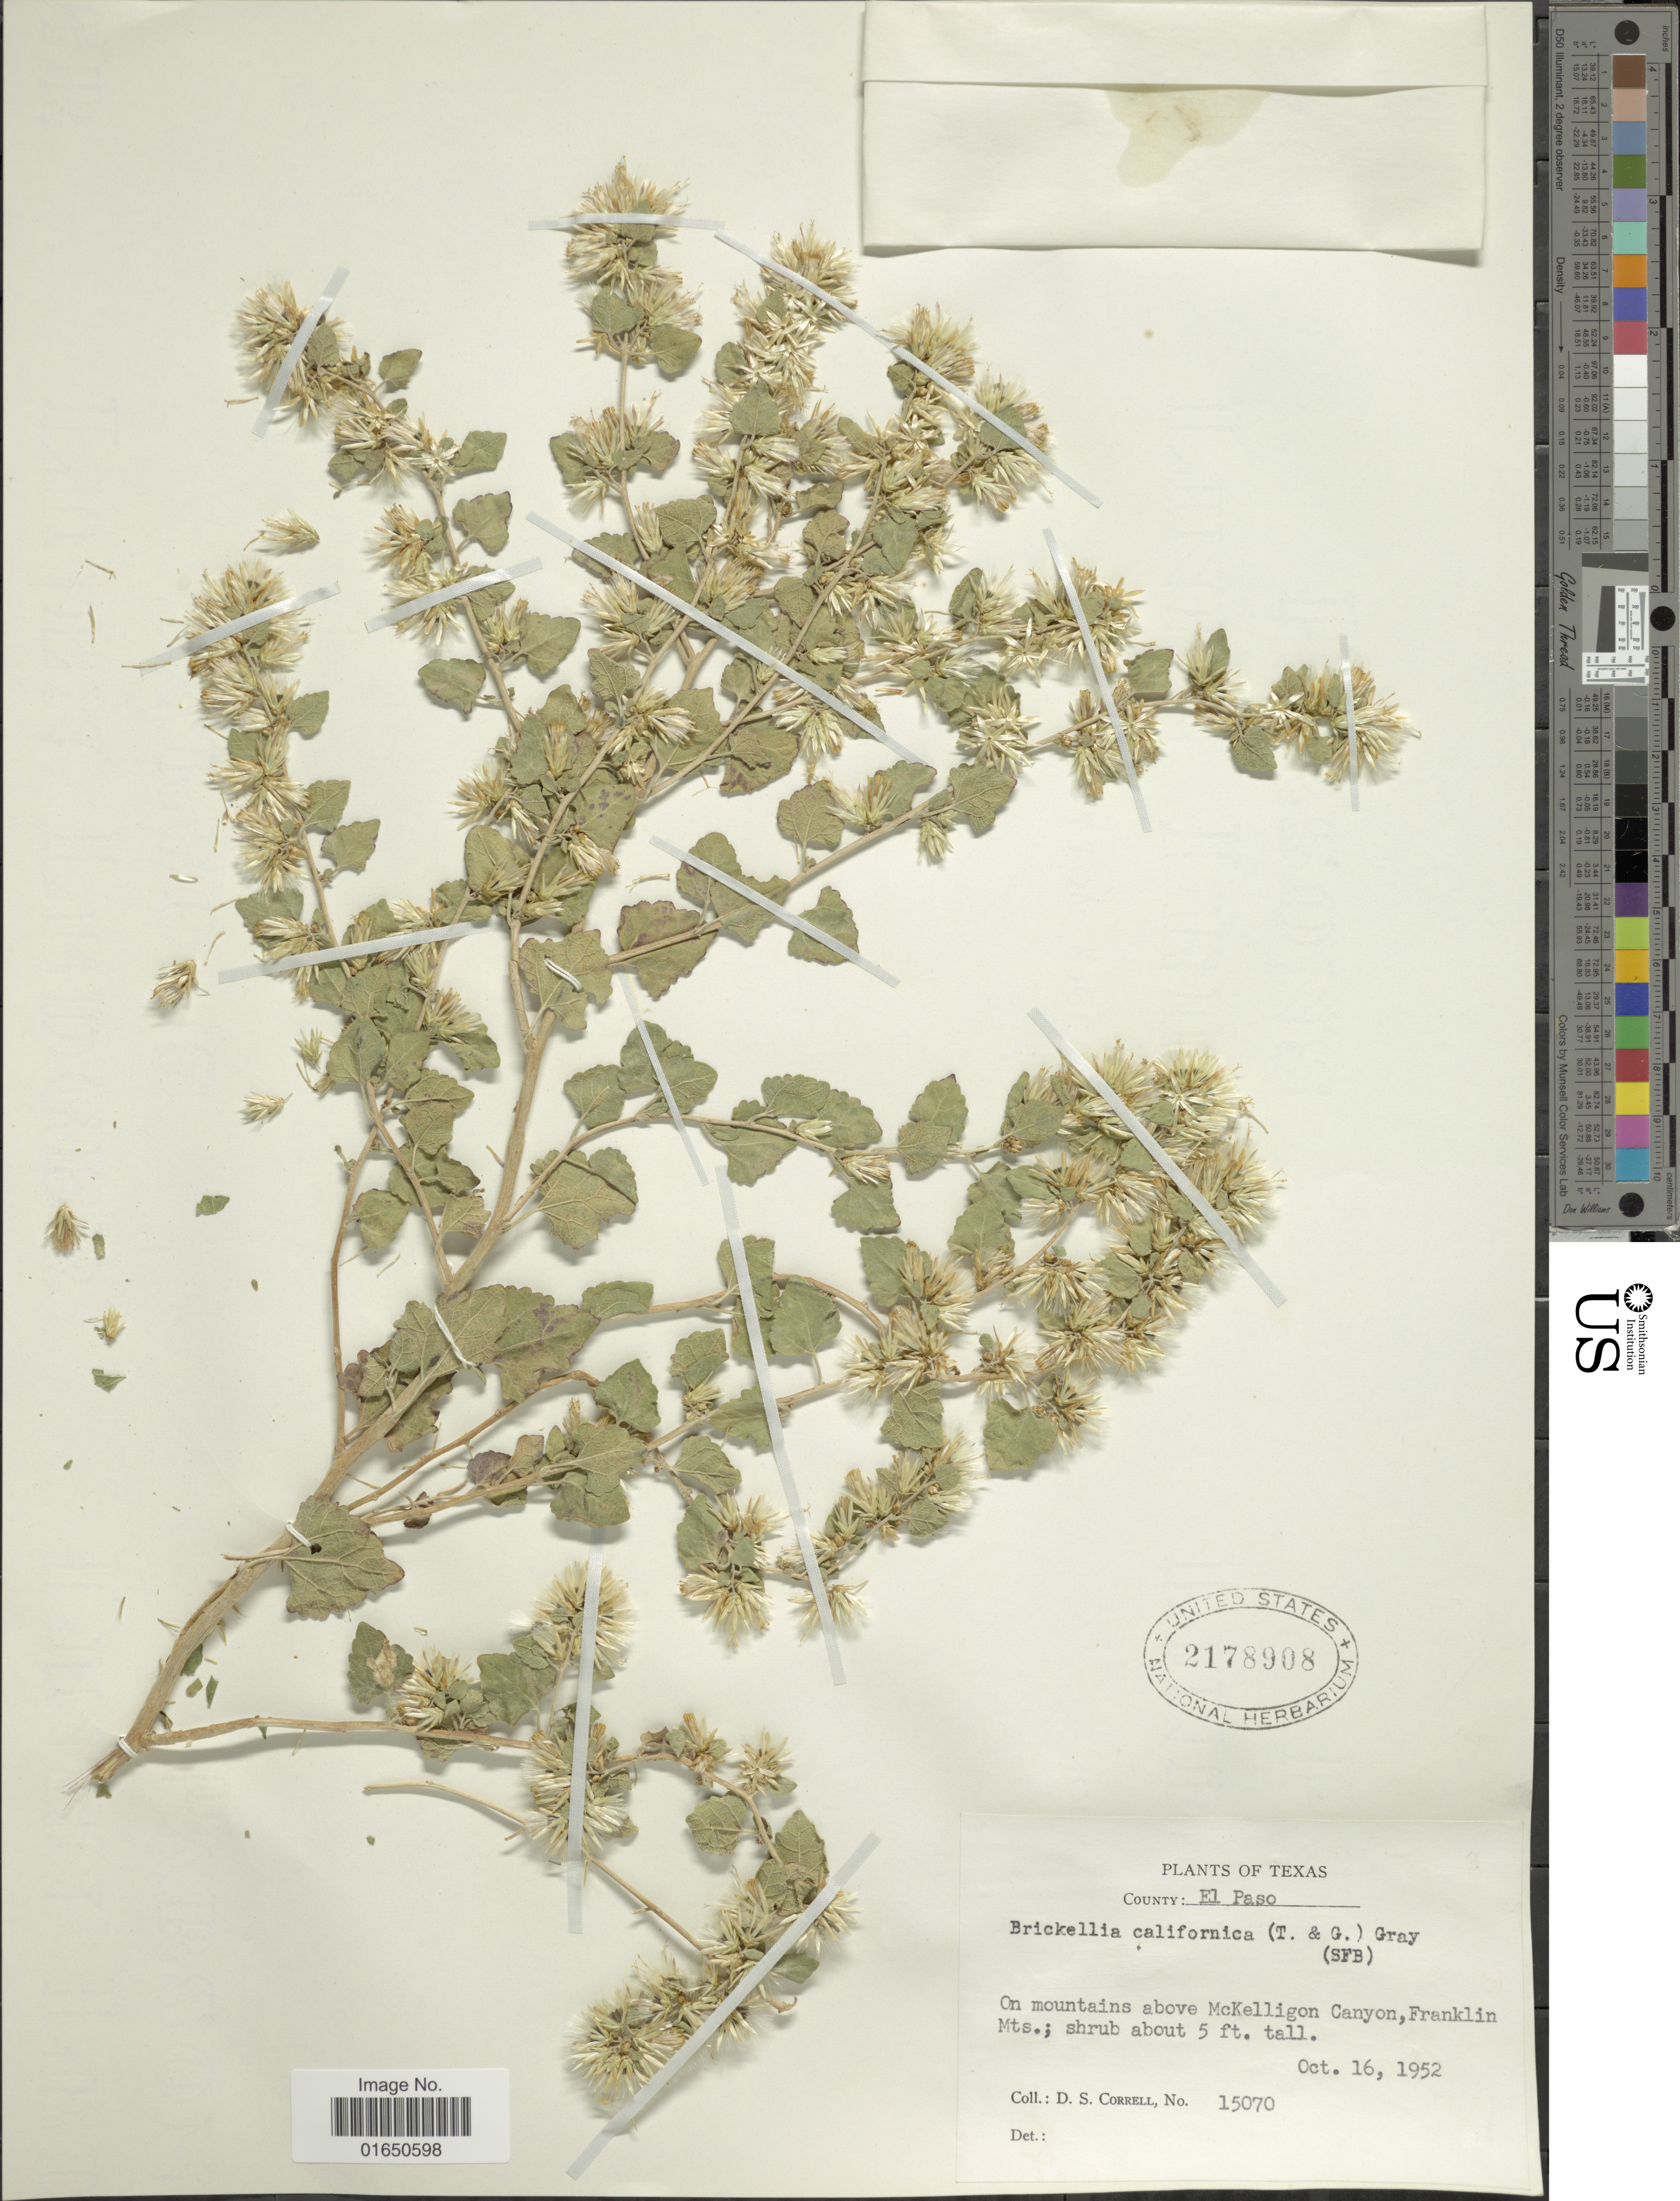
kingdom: Plantae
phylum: Tracheophyta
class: Magnoliopsida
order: Asterales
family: Asteraceae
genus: Brickellia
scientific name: Brickellia californica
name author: (Torr. & A. Gray) A. Gray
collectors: D. S. Correll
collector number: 15070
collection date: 1952-10-16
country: United States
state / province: Texas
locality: County: El Paso. On mountains above McKelligon Canyon, Franklin Mts.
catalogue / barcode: US 2178908